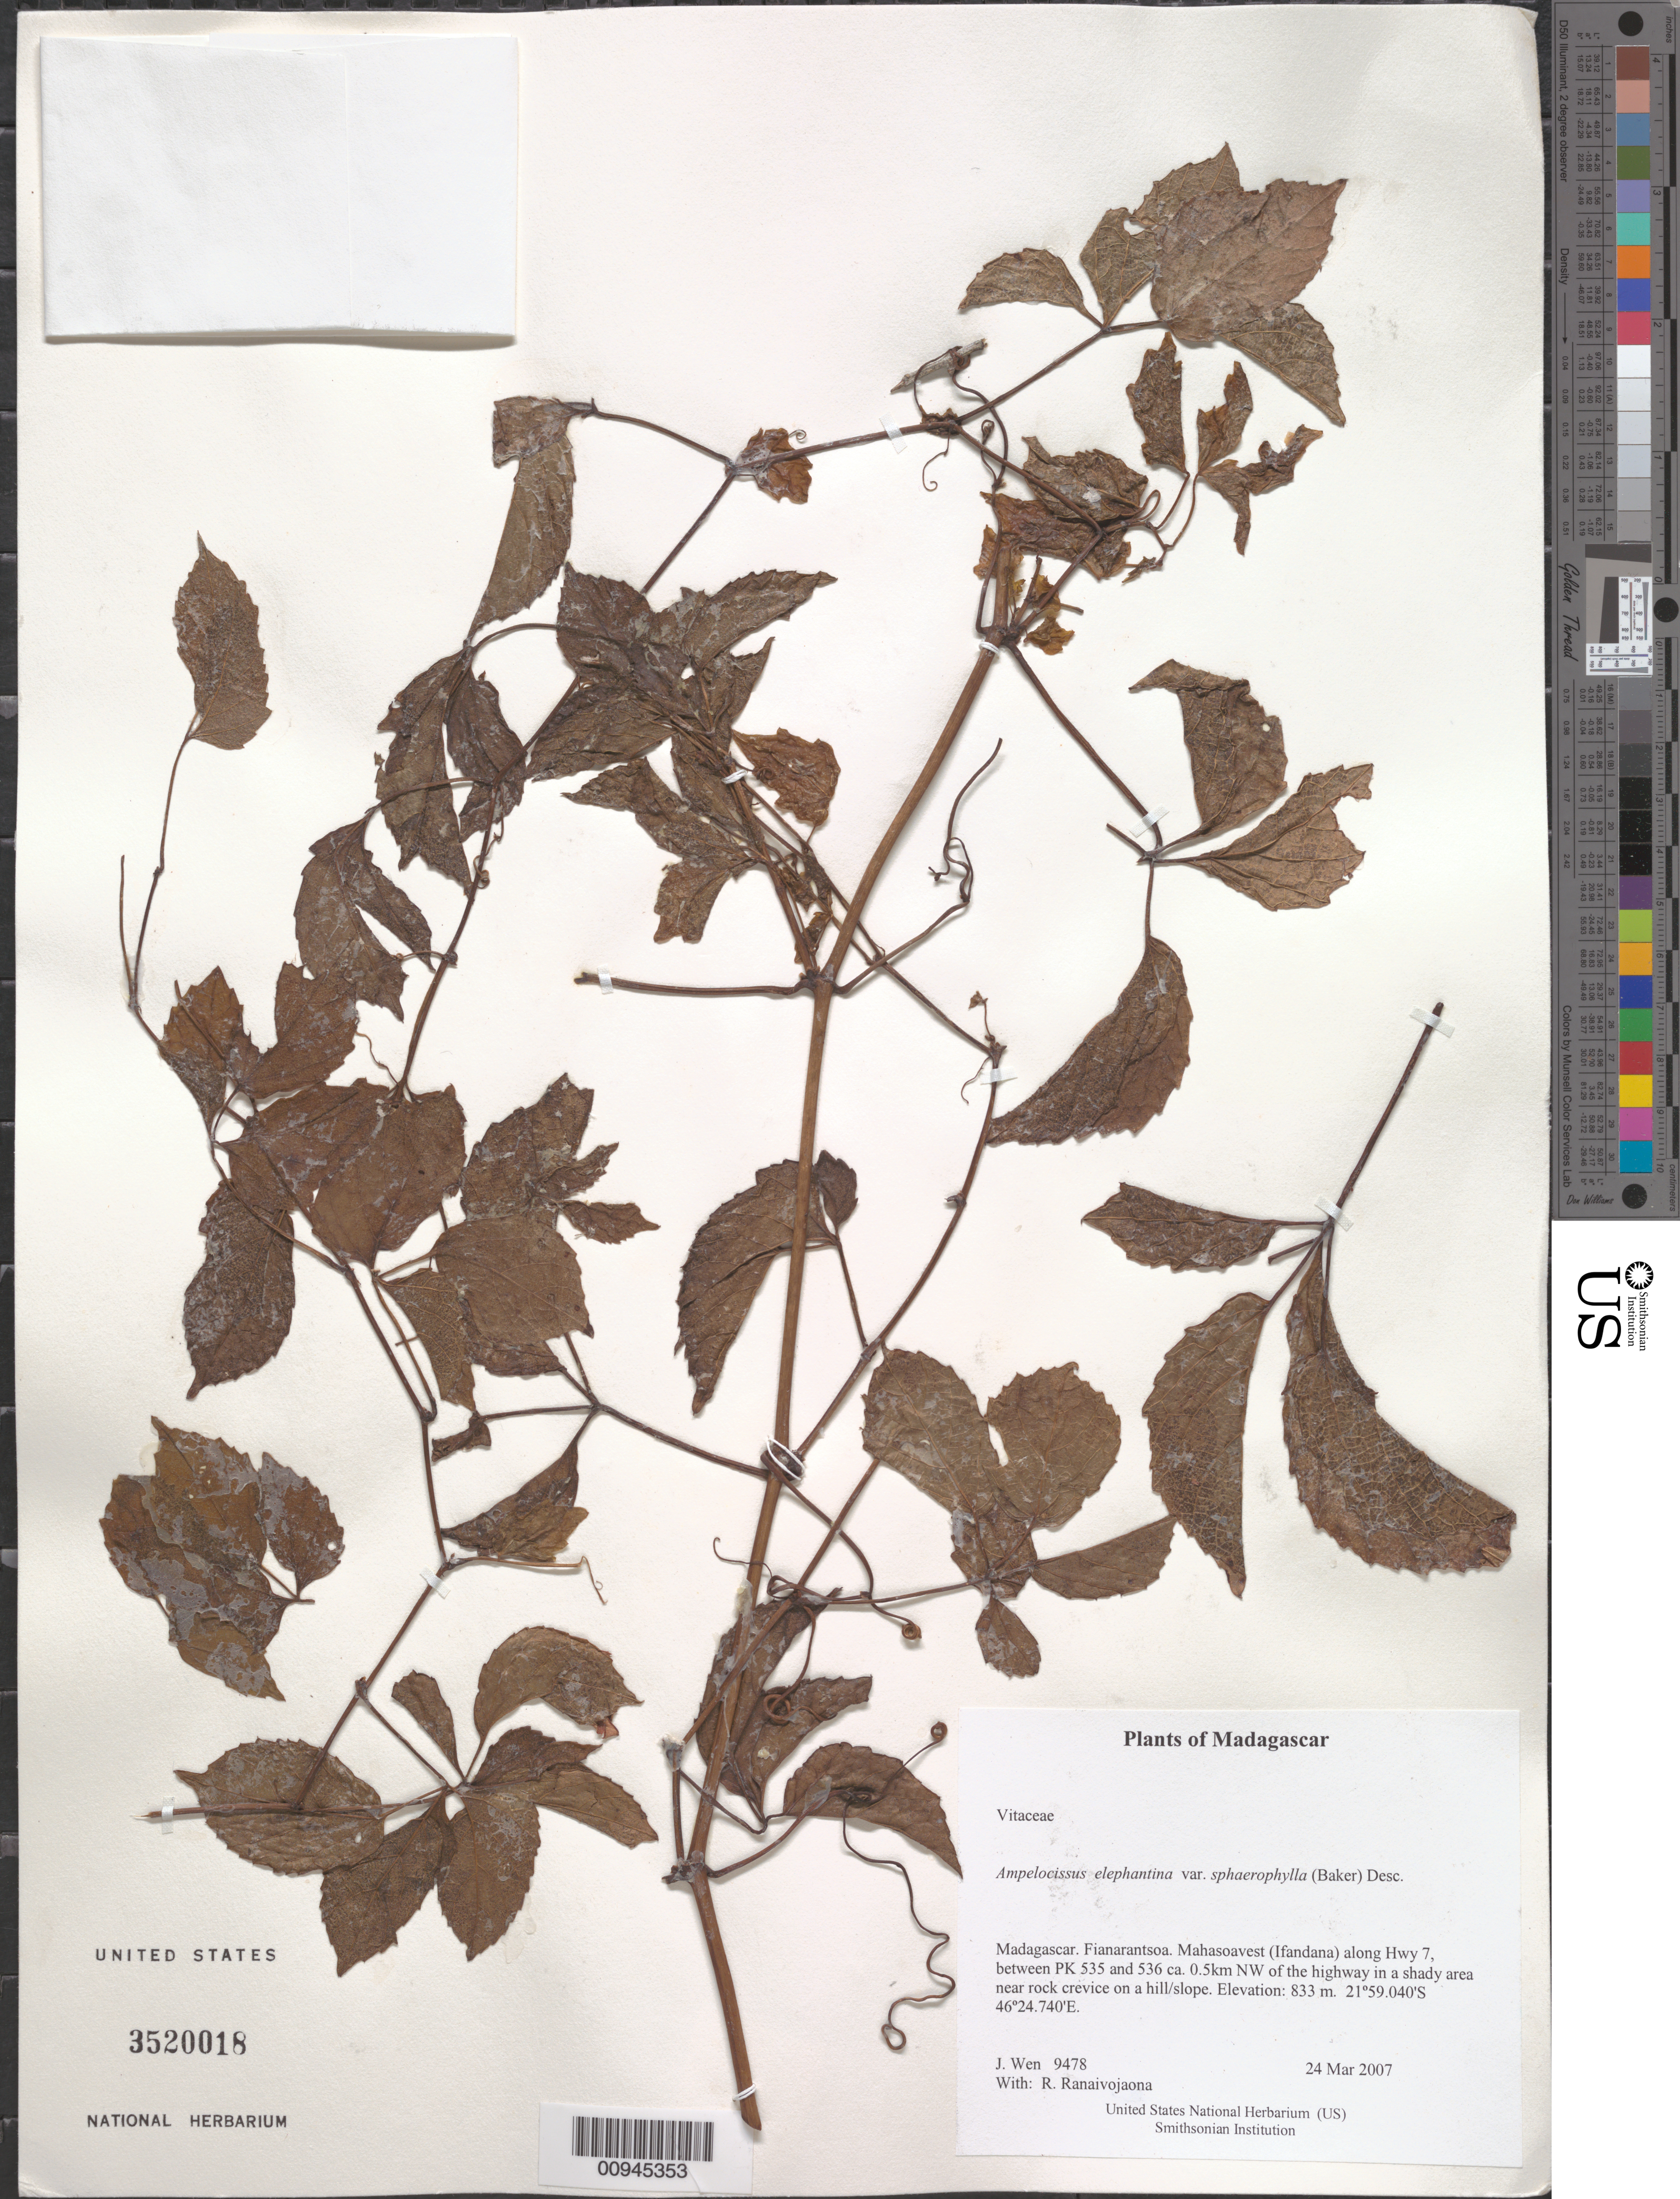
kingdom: Plantae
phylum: Tracheophyta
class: Magnoliopsida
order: Vitales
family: Vitaceae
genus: Ampelocissus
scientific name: Ampelocissus elephantina var. sphaerophylla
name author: (Baker) Desc.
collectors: J. Wen & R. Ranaivojaona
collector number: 9478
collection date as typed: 24 Mar 2007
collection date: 2007-03-24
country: Madagascar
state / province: Ihorombe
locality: Mahasoavest (Ifandana) along Hwy 7, between PK 535 and 536 ca. 0.5km NW of the highway in a shady area near rock crevice on a hill/slope.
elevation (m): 833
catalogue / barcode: US 3520018